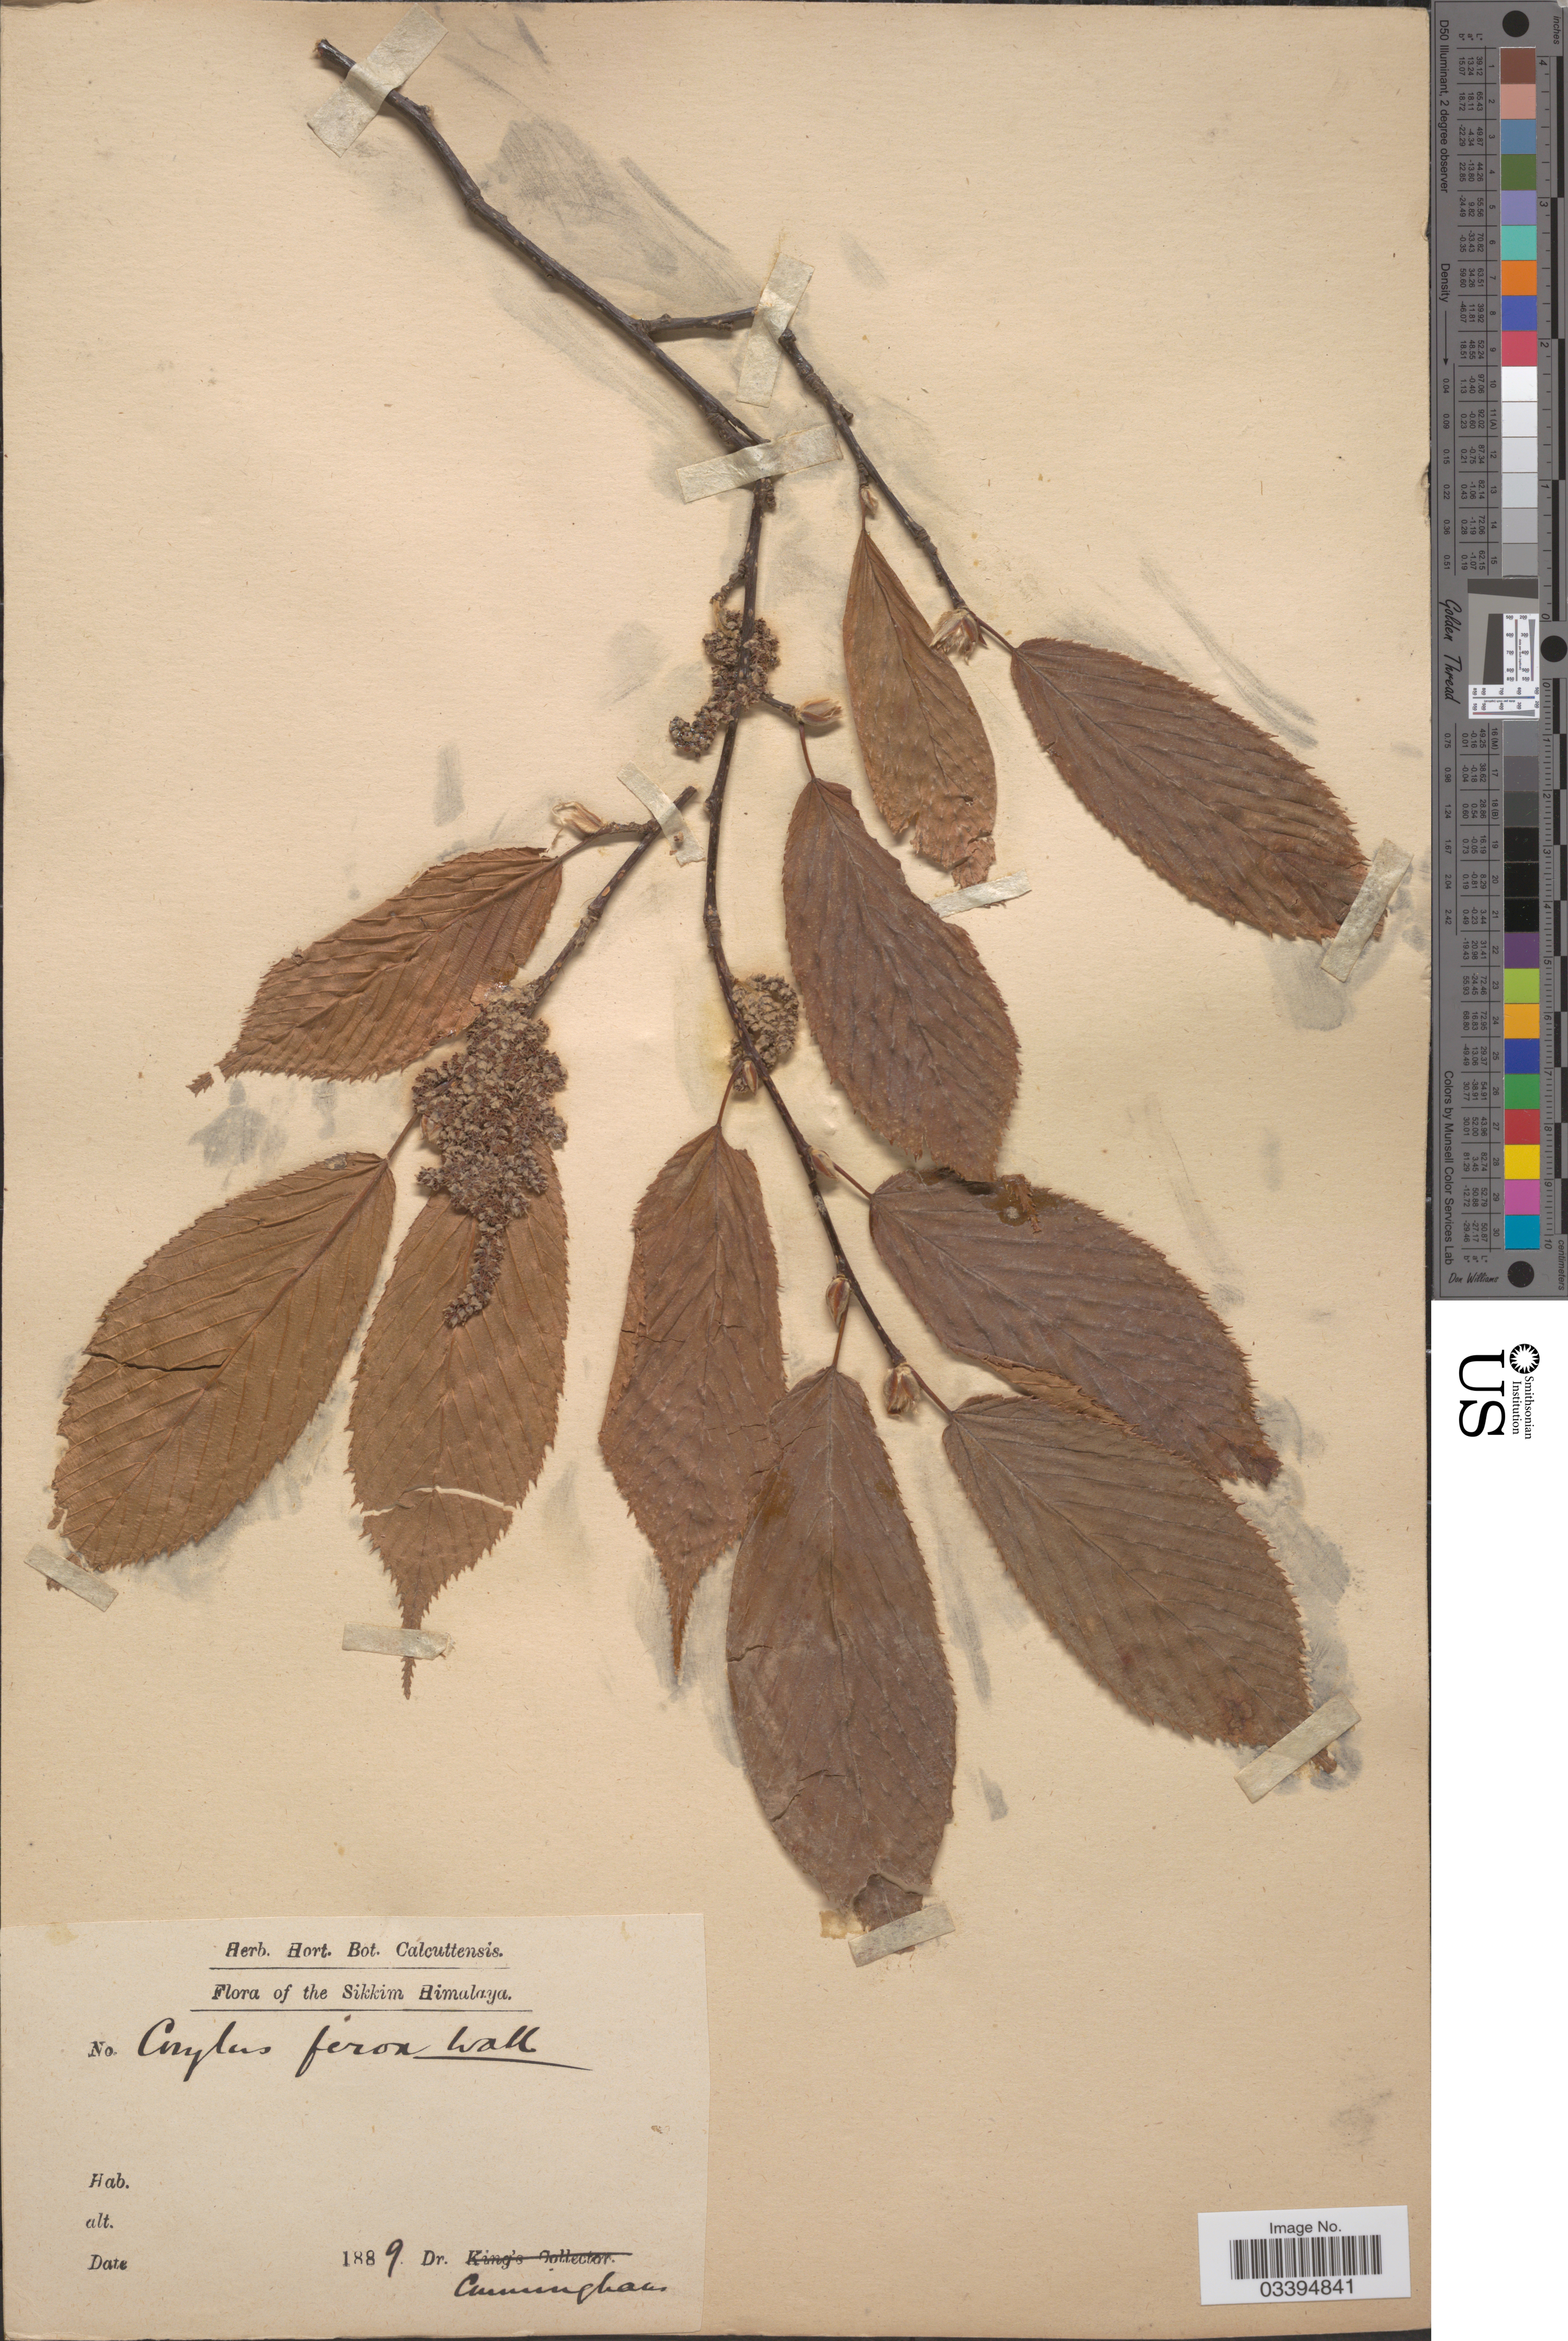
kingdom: Plantae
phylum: Tracheophyta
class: Magnoliopsida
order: Fagales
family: Betulaceae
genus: Corylus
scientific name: Corylus ferox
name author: Wall.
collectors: -. Cunningham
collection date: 1889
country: India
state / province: Sikkim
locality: The Sikkim Himalaya.